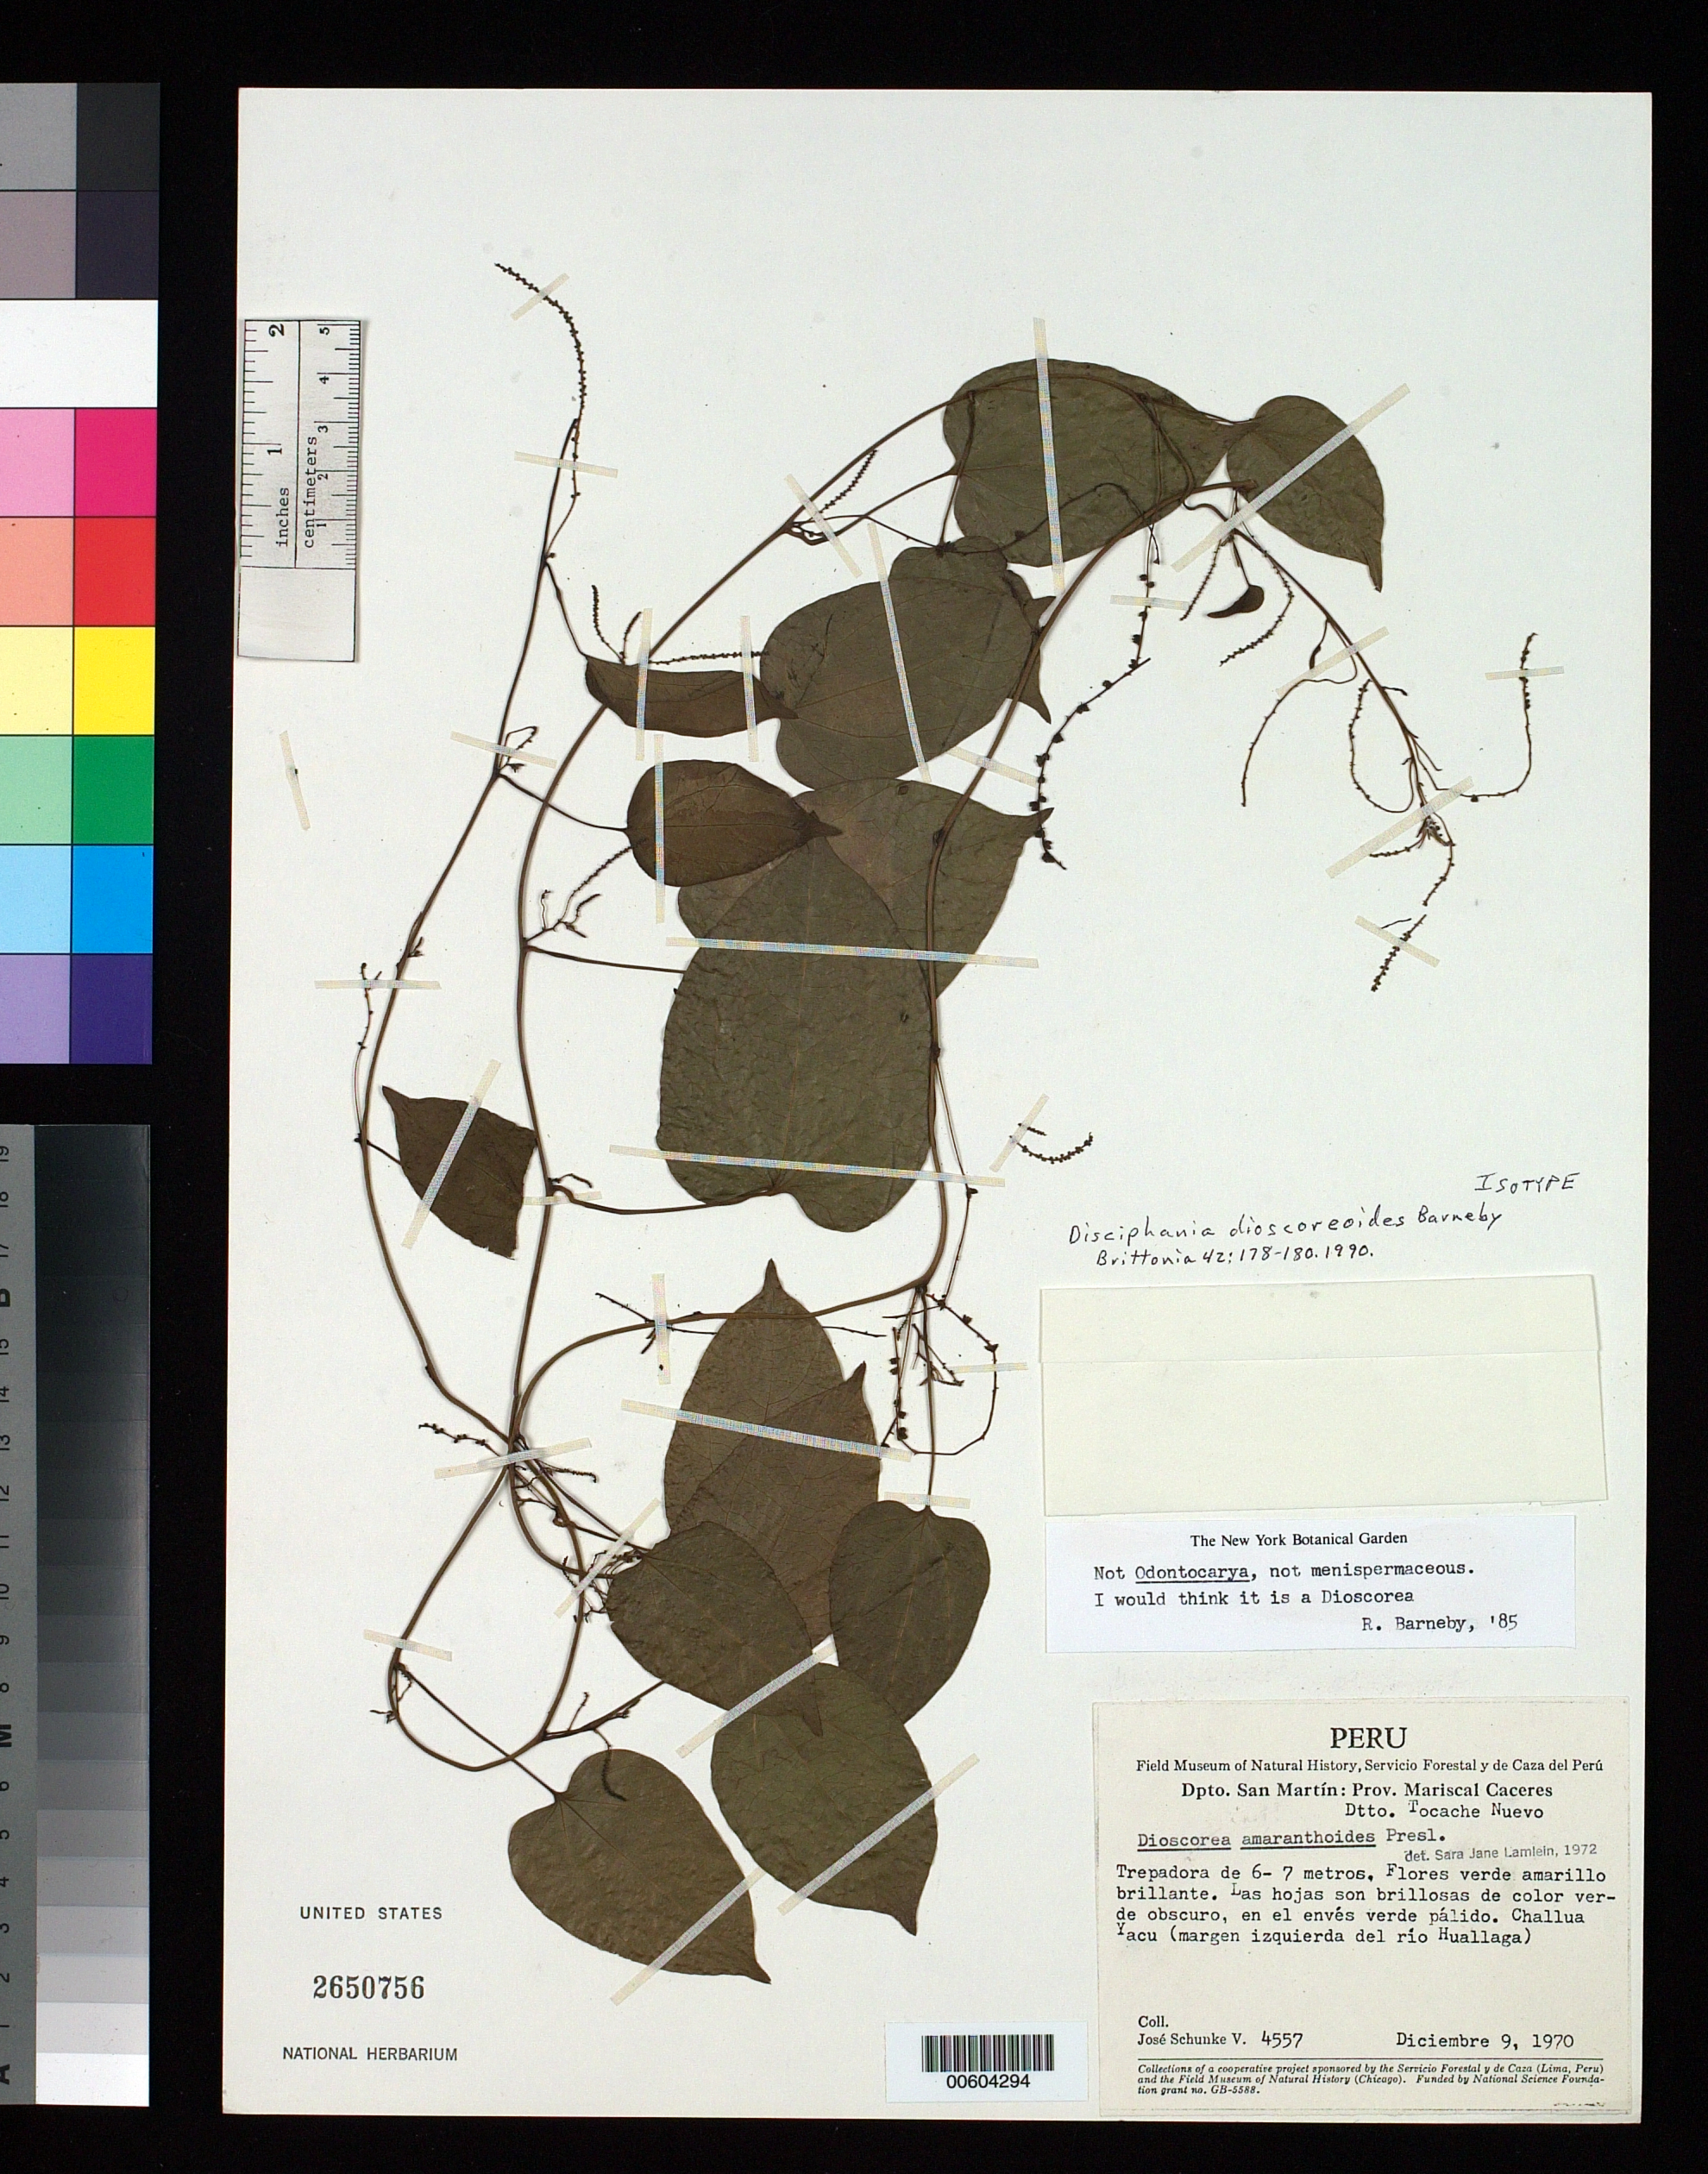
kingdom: Plantae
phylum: Tracheophyta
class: Magnoliopsida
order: Ranunculales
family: Menispermaceae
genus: Disciphania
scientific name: Disciphania dioscoreoides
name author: Barneby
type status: Isotype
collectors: J. Schunke Vigo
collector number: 4557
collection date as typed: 09 Dec 1970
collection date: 1970-12-09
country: Peru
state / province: San Martín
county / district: Mariscal Cáceres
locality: Tocache Nuevo.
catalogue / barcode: US 2650756